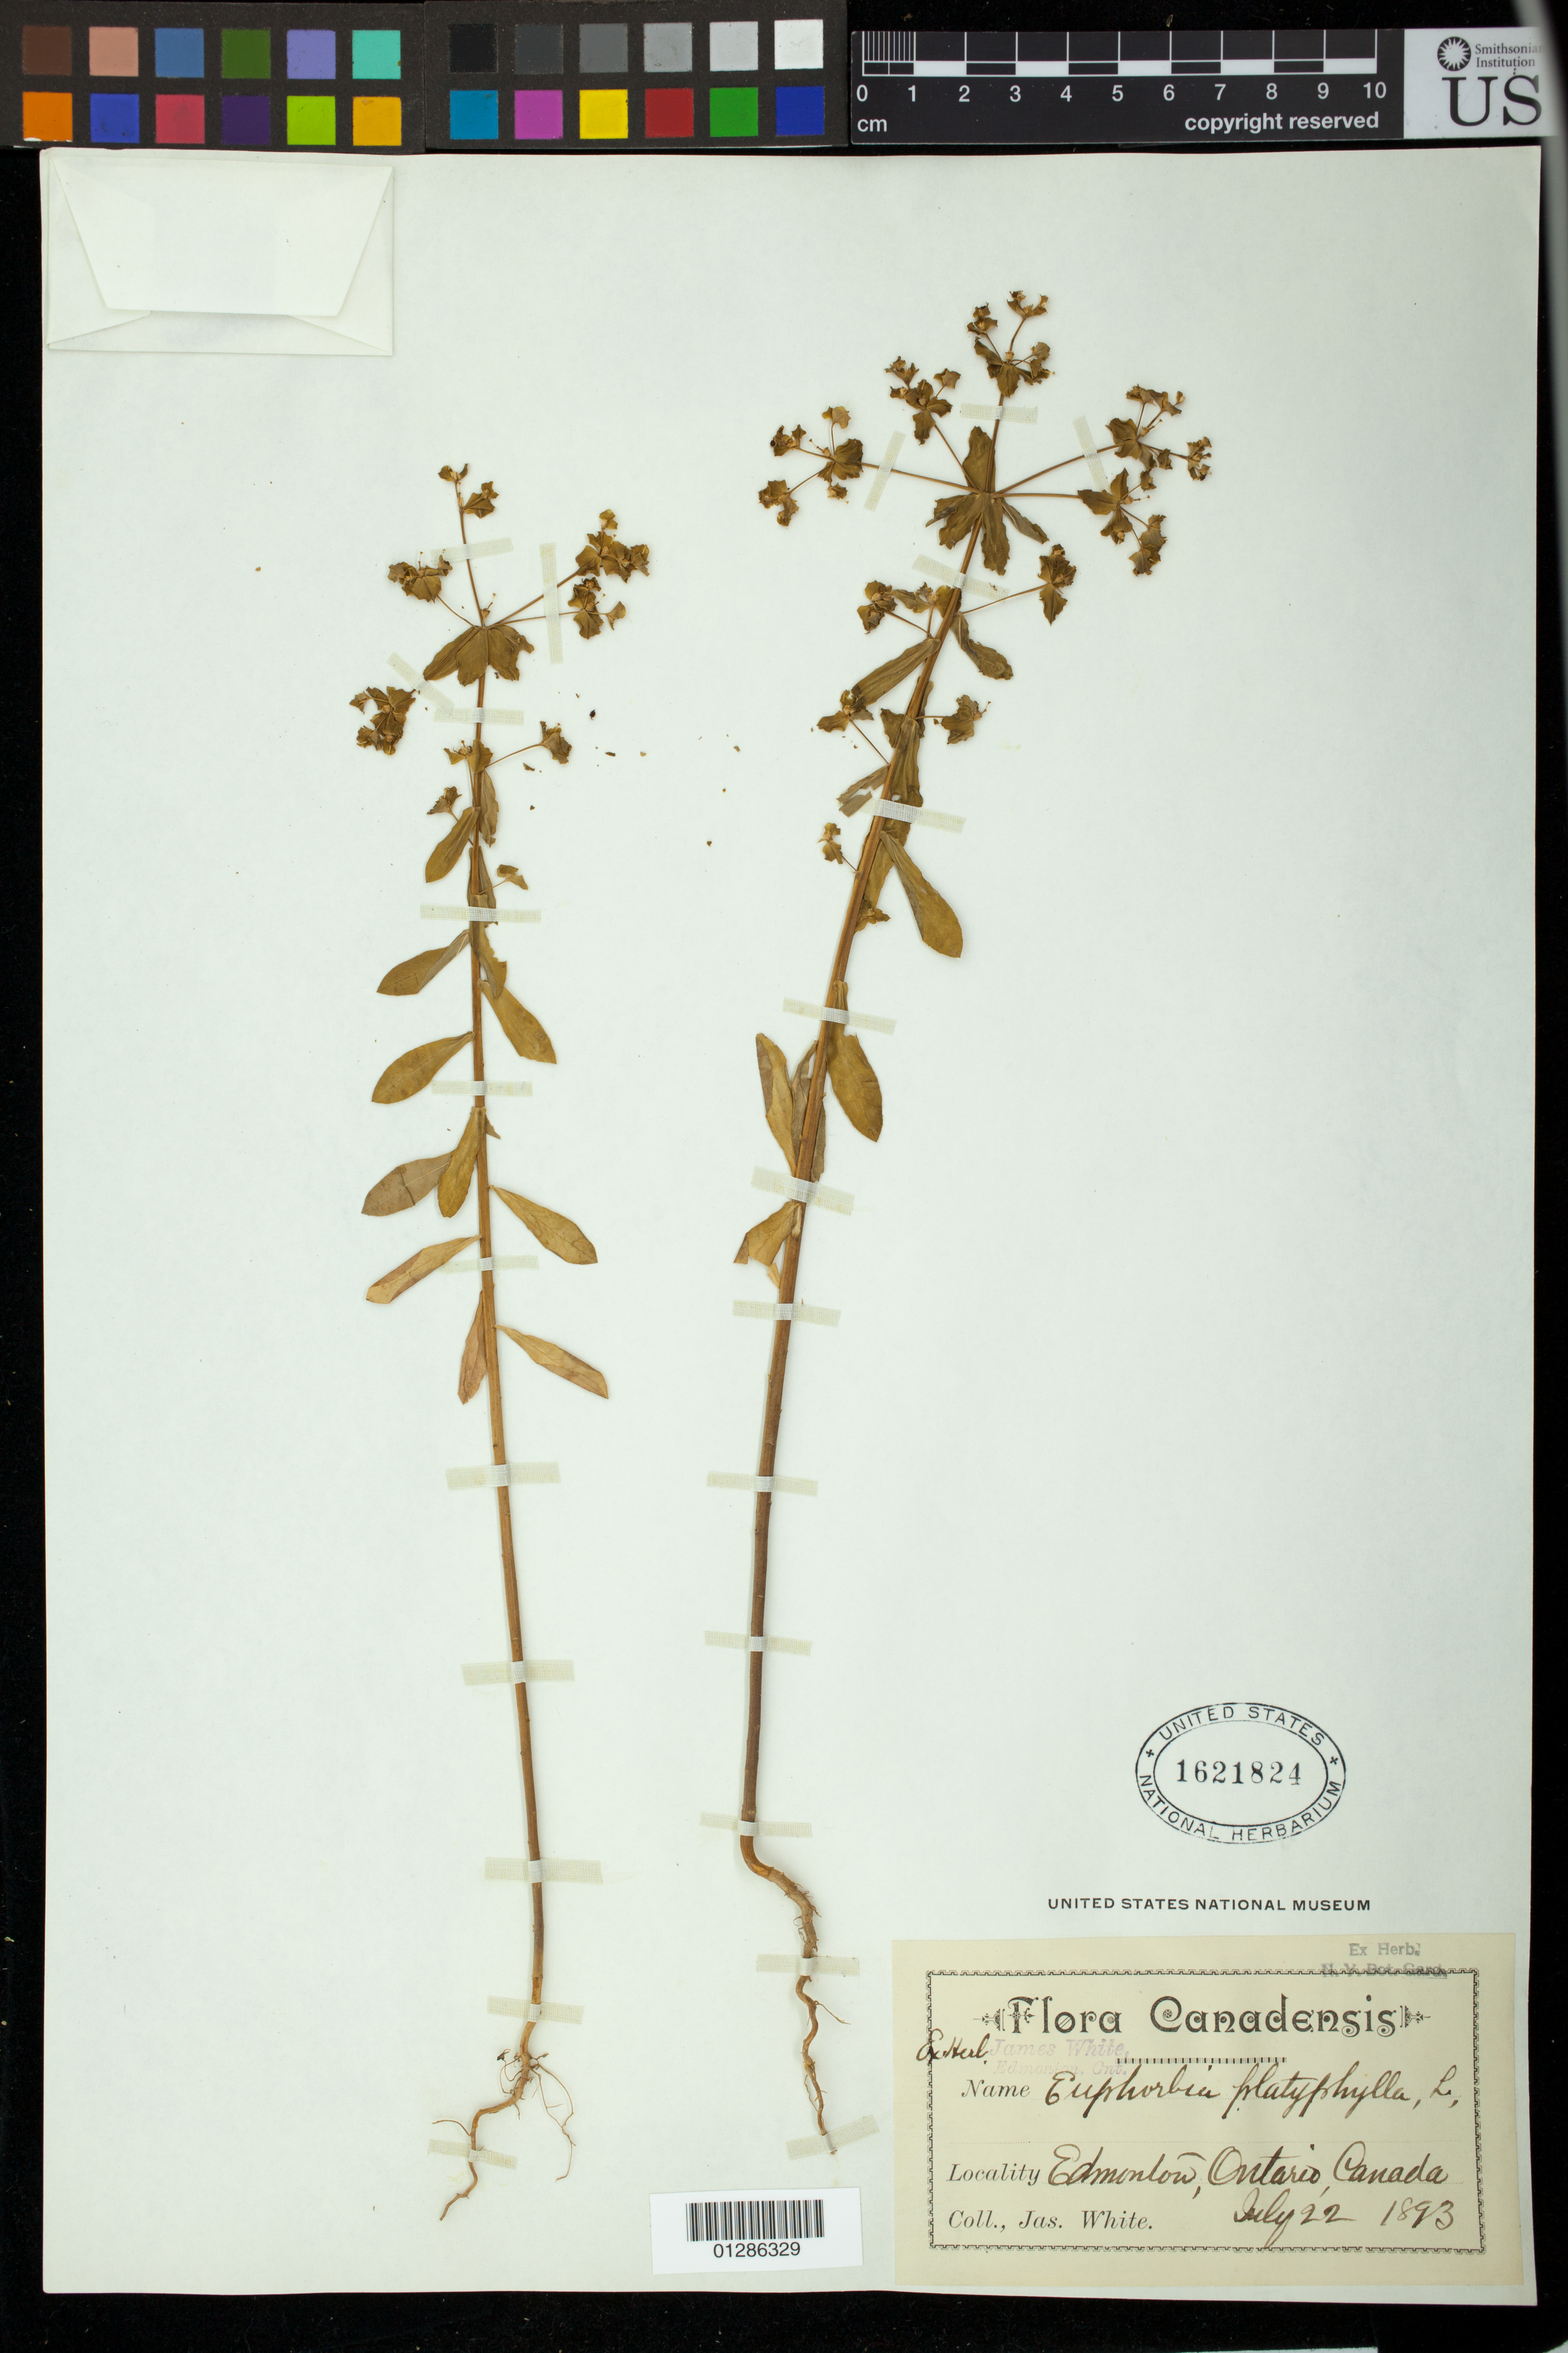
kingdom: Plantae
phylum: Tracheophyta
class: Magnoliopsida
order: Malpighiales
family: Euphorbiaceae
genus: Euphorbia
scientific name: Euphorbia platyphyllos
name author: L.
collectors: J. White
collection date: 1893-07-22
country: Canada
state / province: Alberta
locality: Edmonton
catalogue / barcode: US 1621824